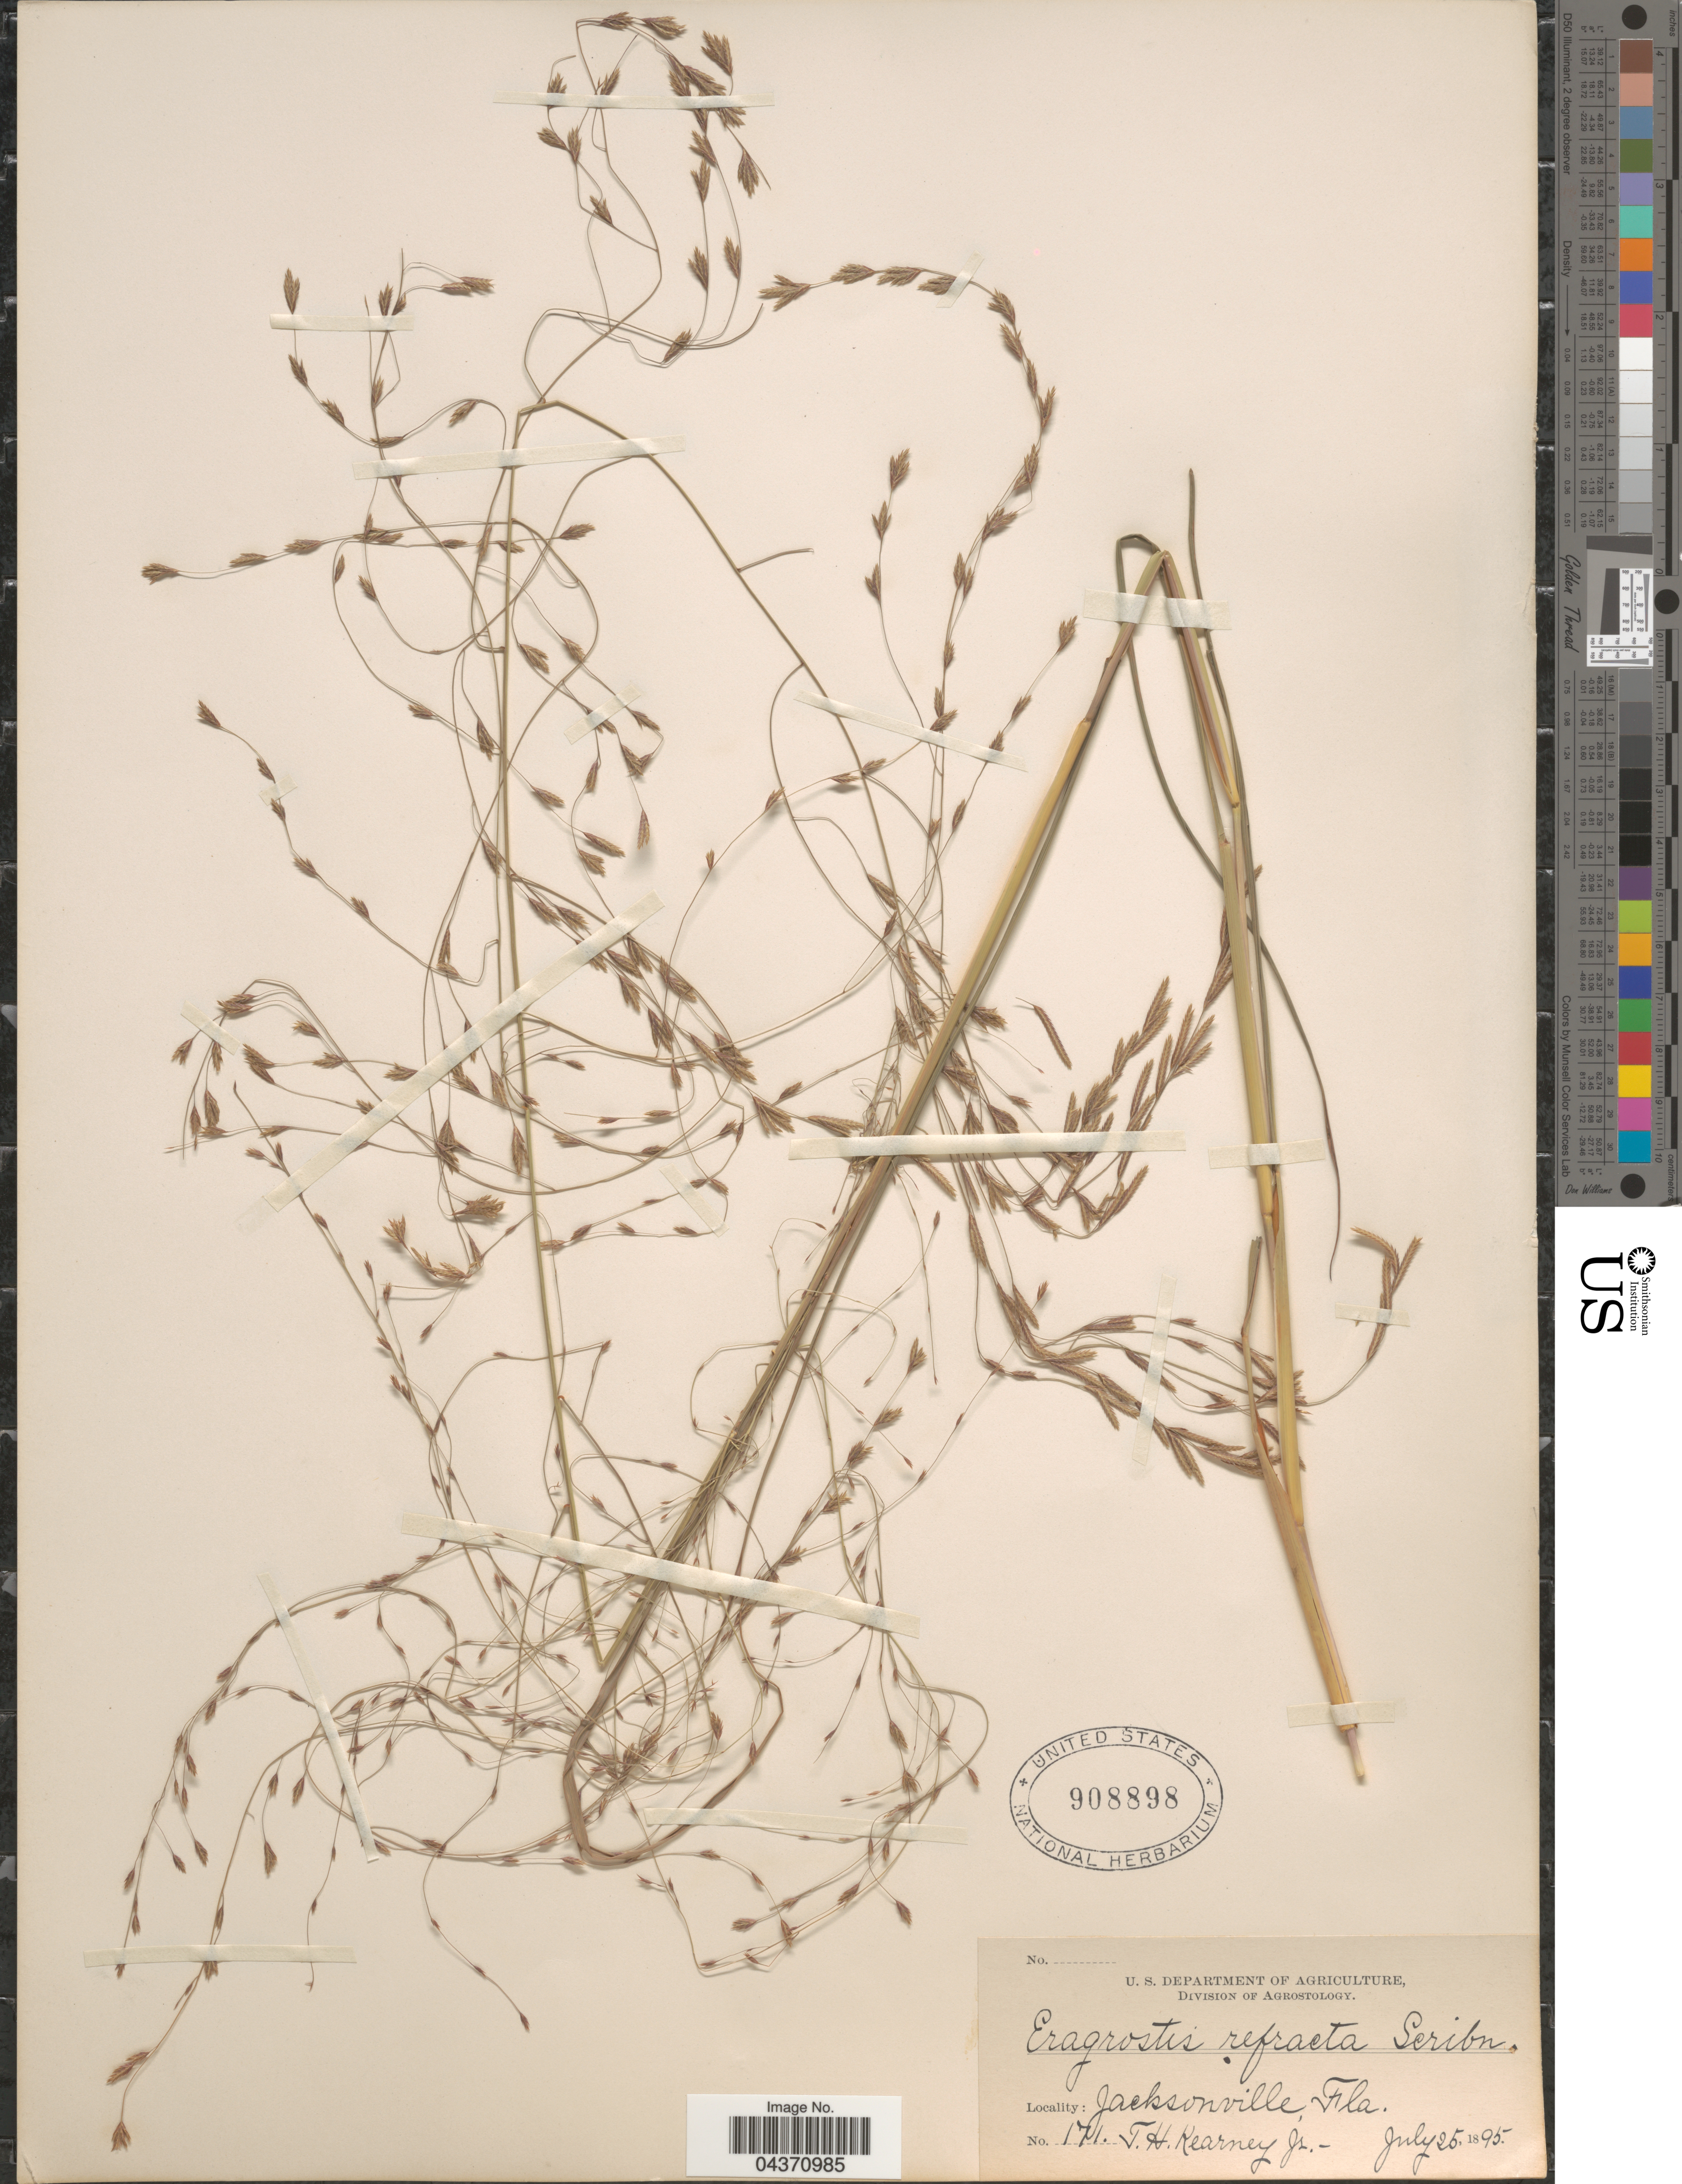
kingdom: Plantae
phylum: Tracheophyta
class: Liliopsida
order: Poales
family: Poaceae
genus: Eragrostis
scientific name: Eragrostis refracta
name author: (Muhl.) Scribn.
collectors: T. H. Kearney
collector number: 171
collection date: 1895-07-25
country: United States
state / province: Florida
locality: Jacksonville.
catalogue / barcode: US 908898